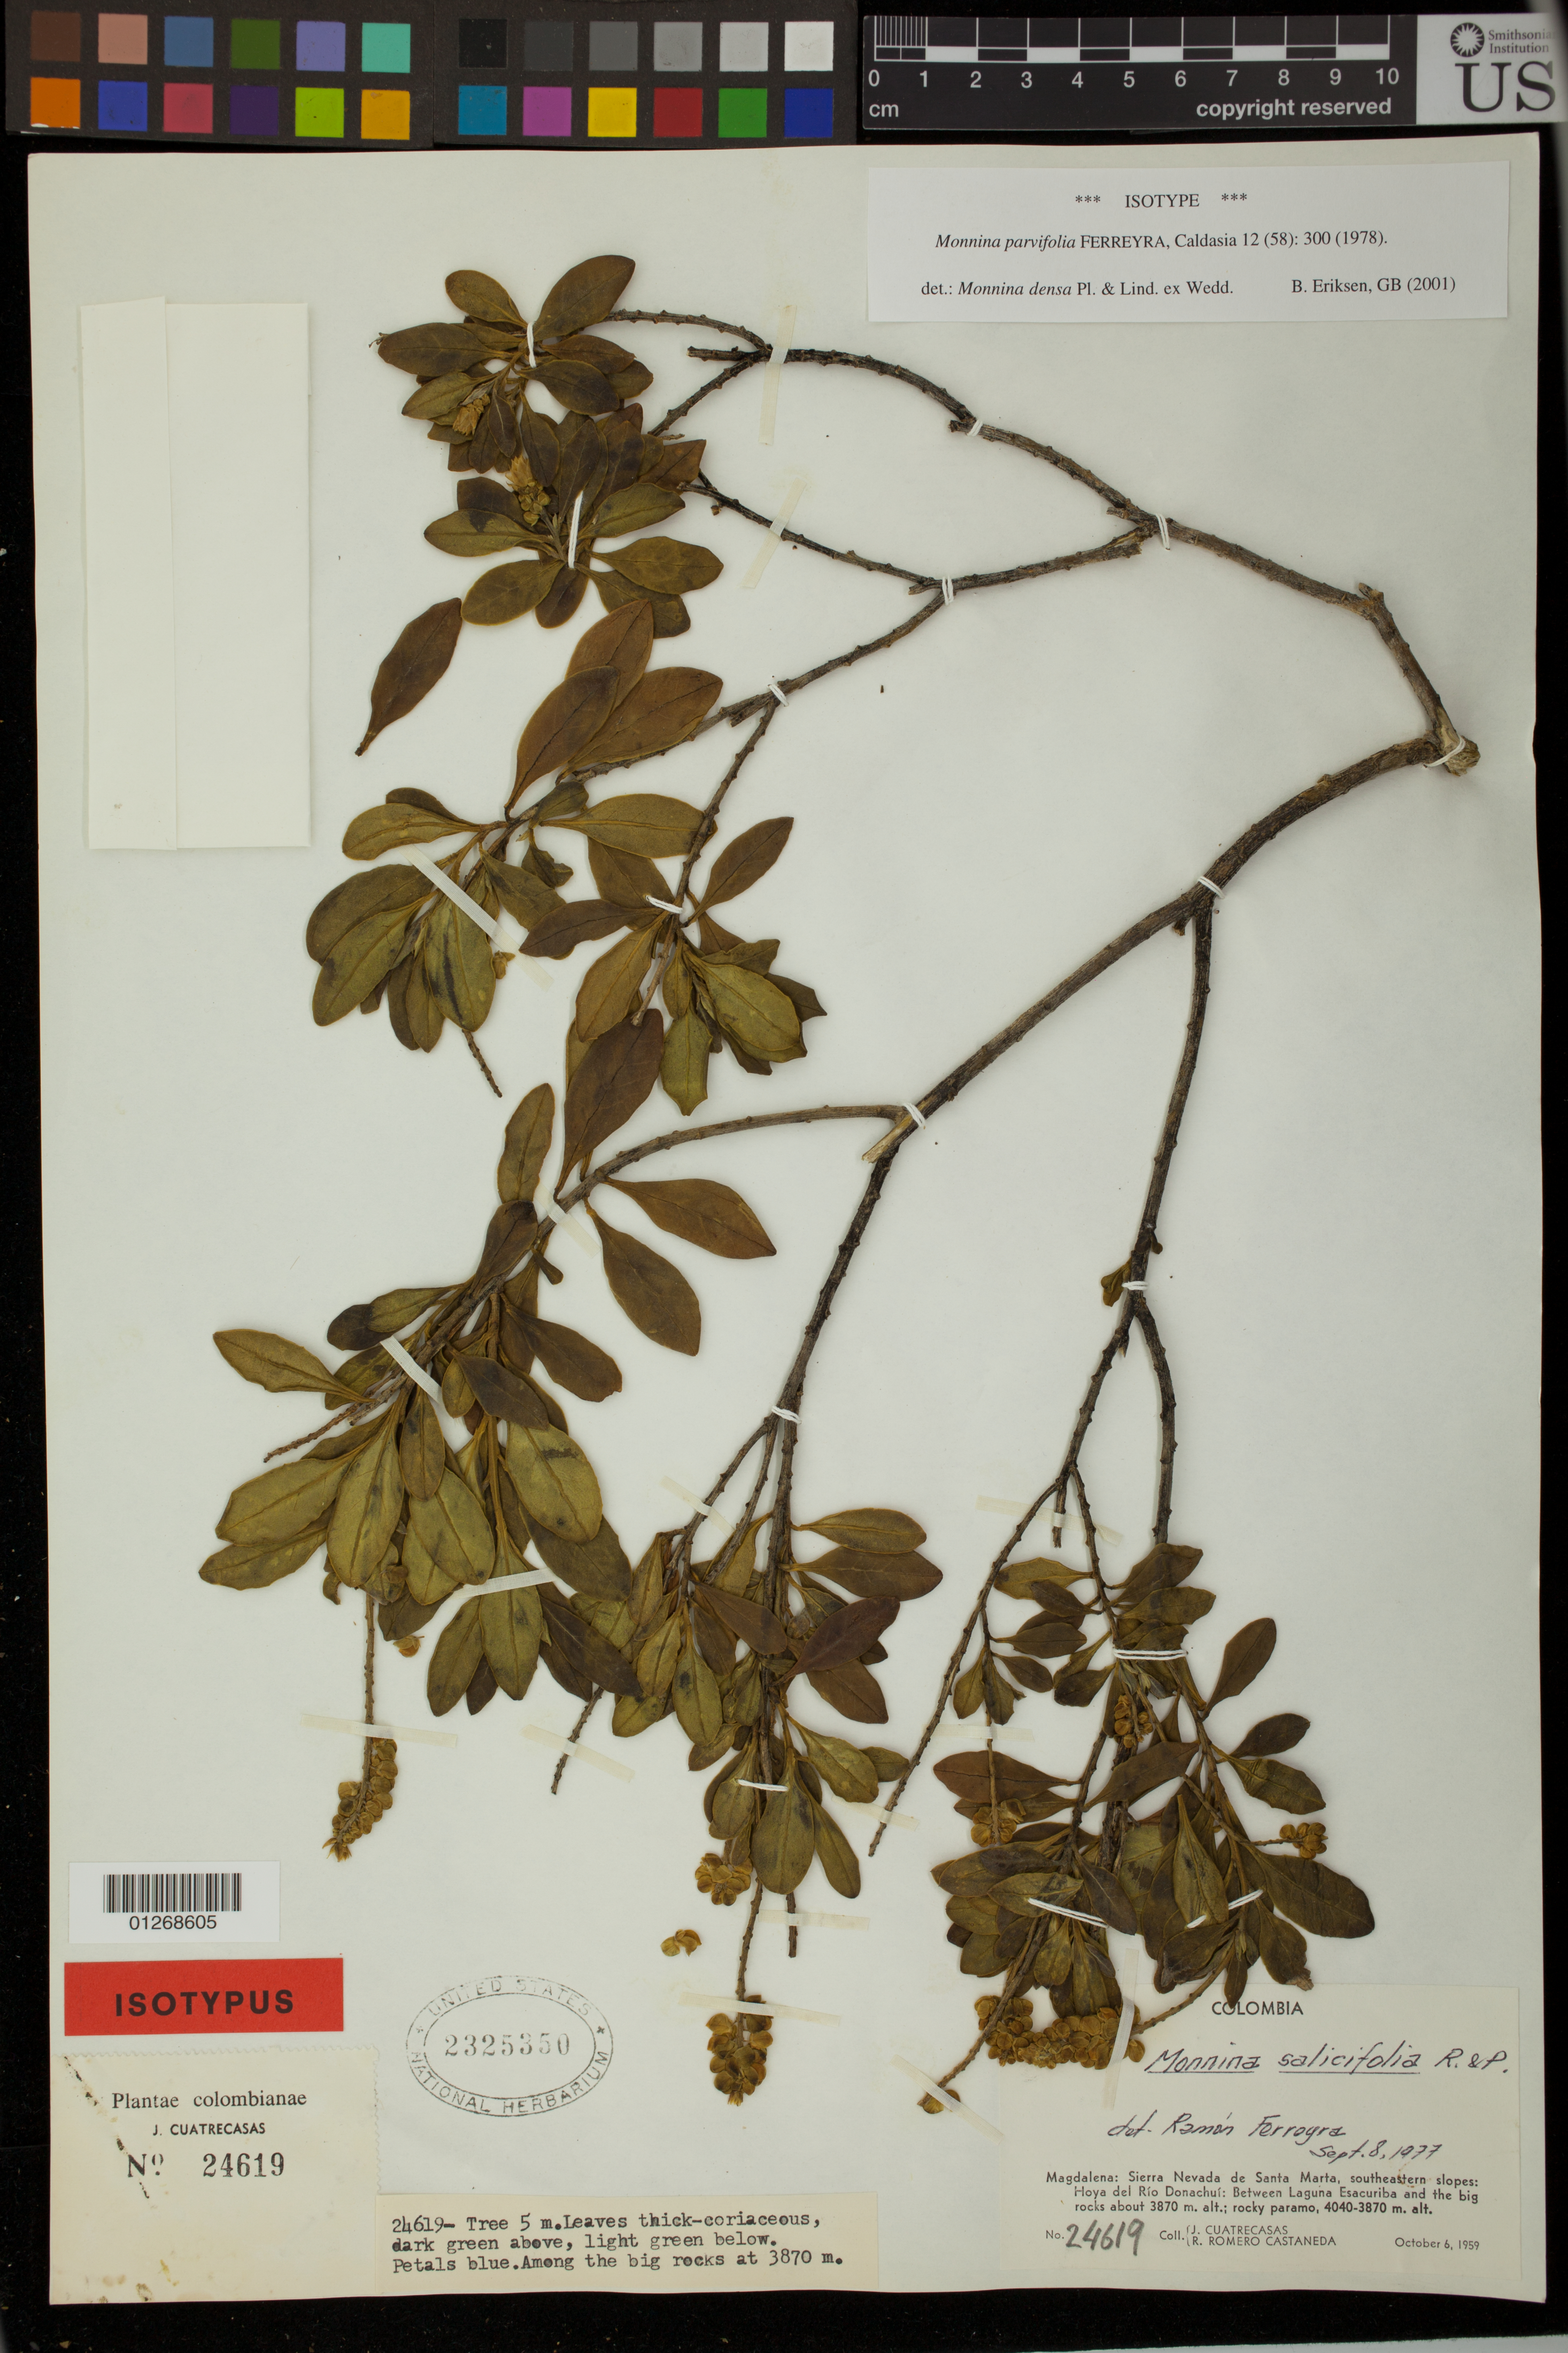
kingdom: Plantae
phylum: Tracheophyta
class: Magnoliopsida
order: Fabales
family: Polygalaceae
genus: Monnina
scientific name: Monnina parvifolia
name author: Ferreyra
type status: Isotype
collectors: J. Cuatrecasas & R. Romero Castañeda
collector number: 24619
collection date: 1959-10-06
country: Colombia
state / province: Magdalena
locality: Sierra Nevada de Santa Marta, southeastern slopes: Hoya de Río Donachuí: between Laguna Esacuriba and the big rocks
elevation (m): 3870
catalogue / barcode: US 2325350